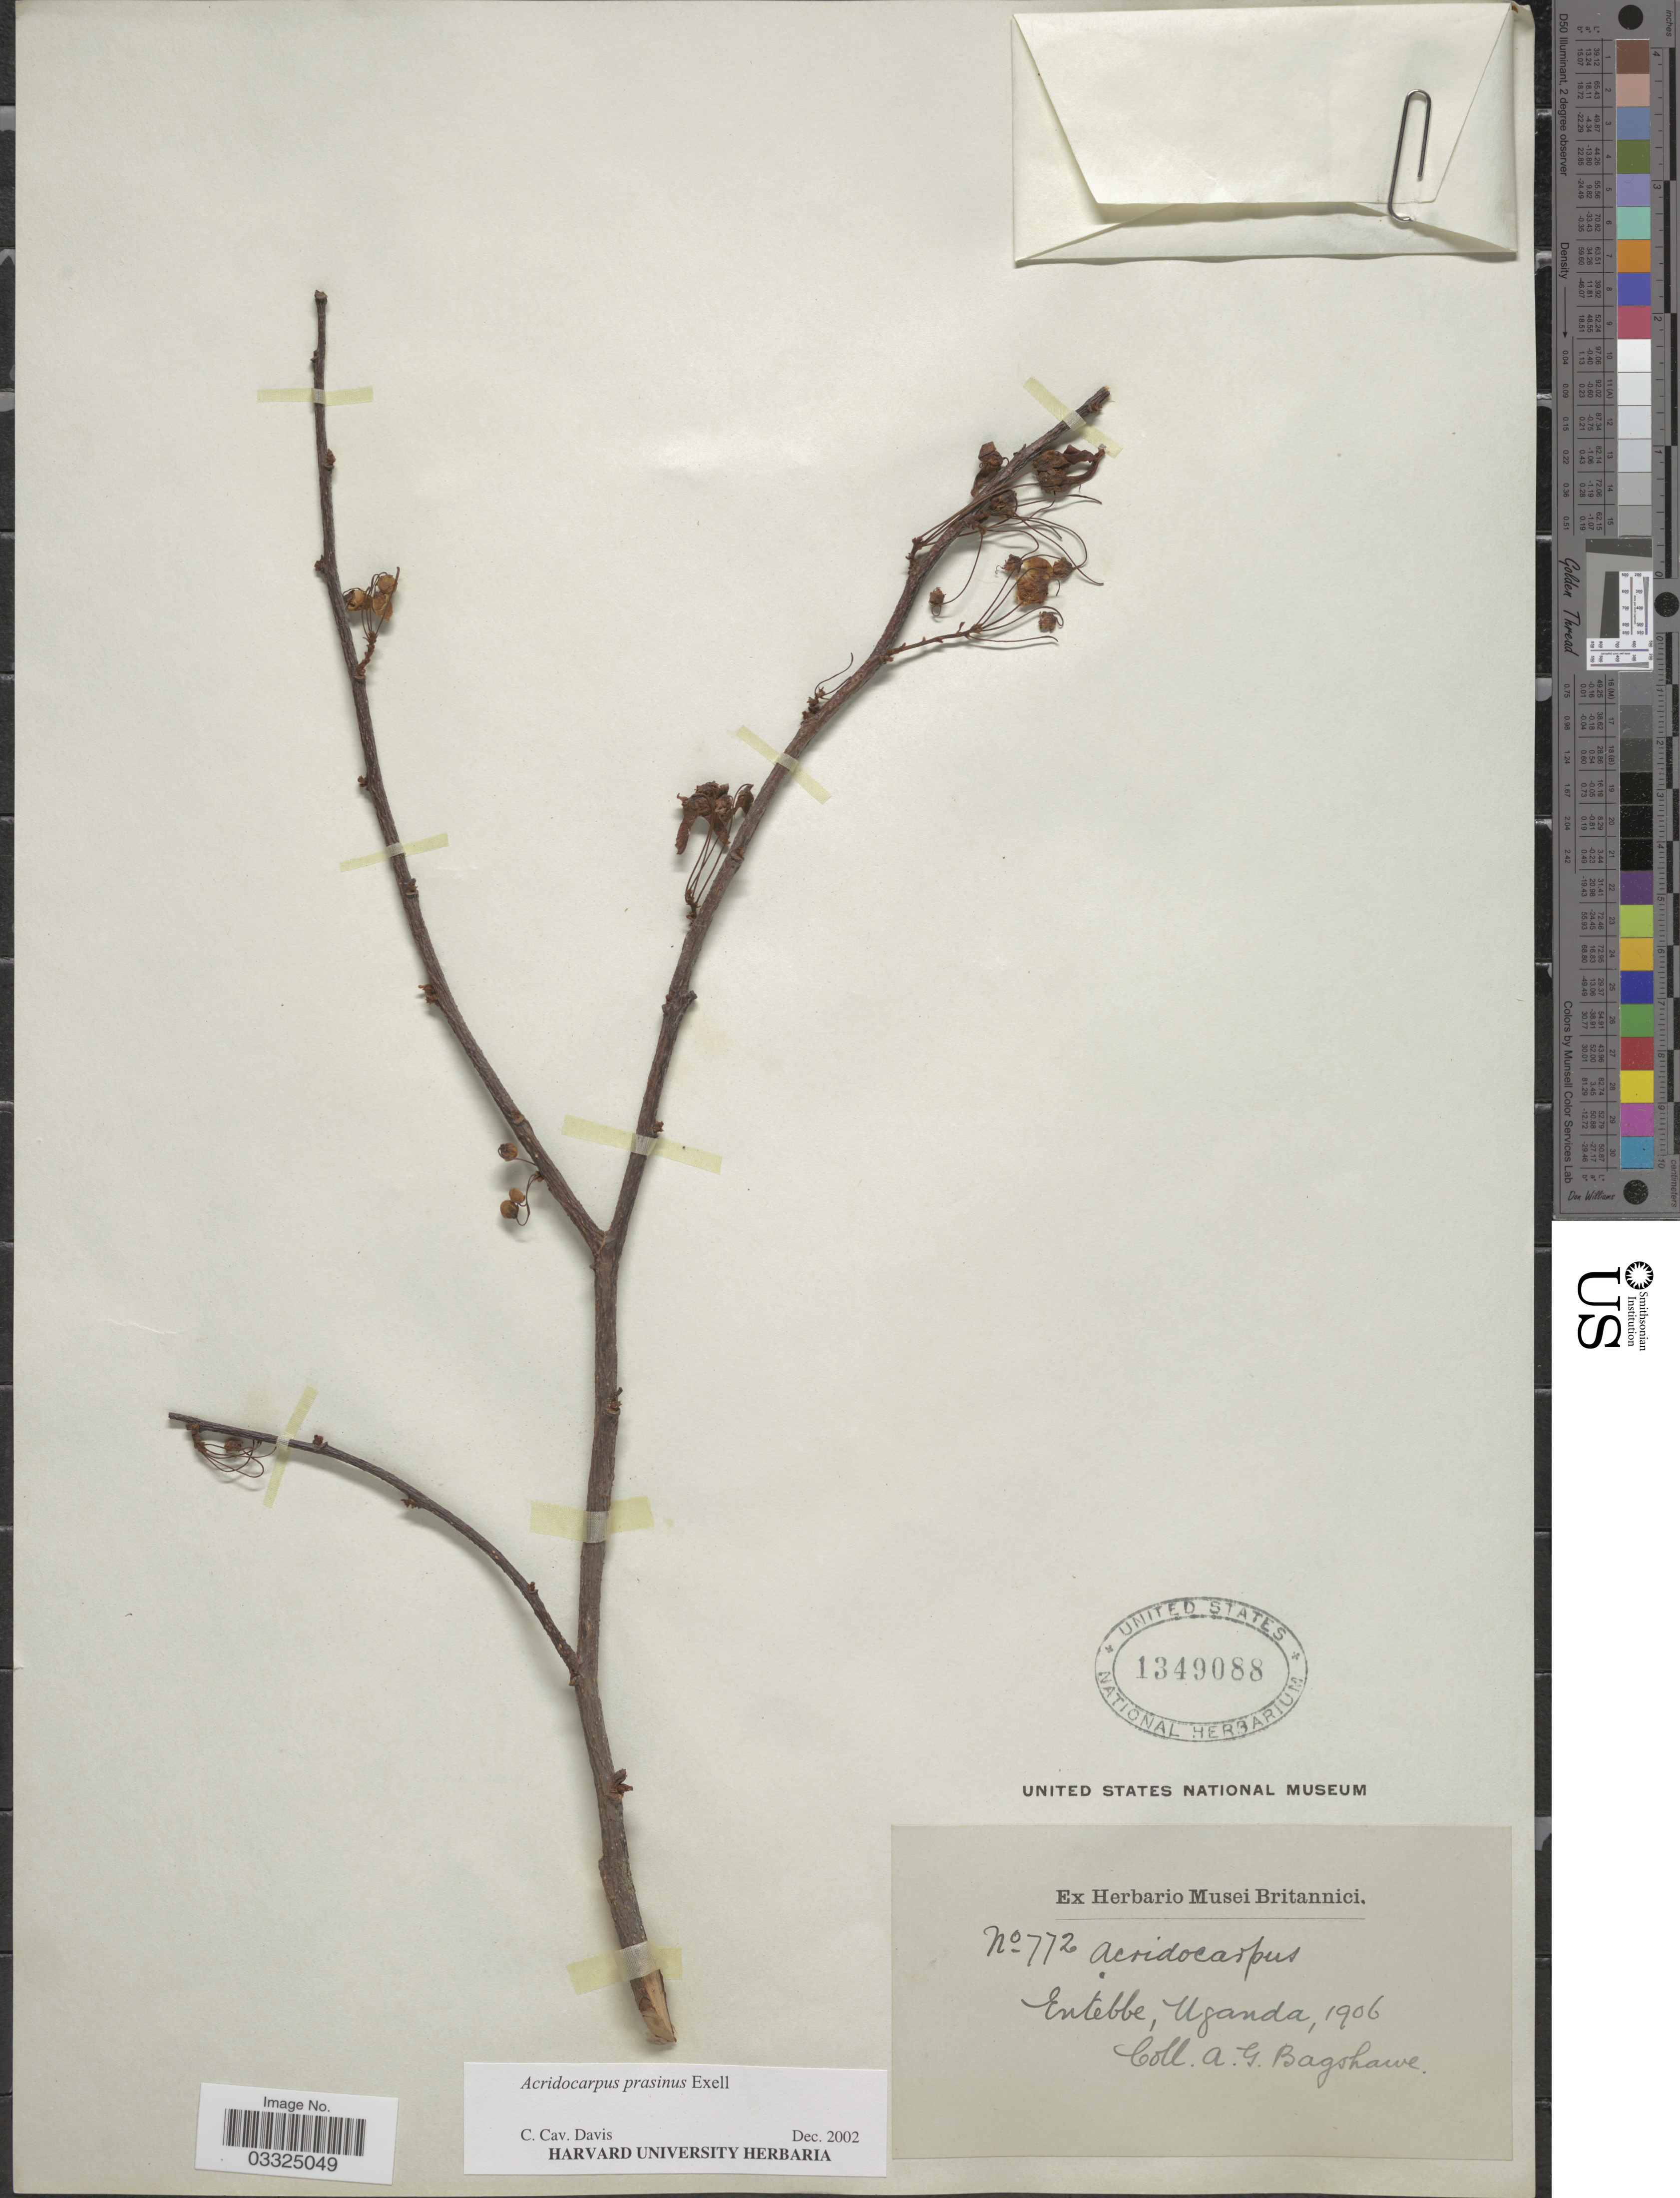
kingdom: Plantae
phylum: Tracheophyta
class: Magnoliopsida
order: Malpighiales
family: Malpighiaceae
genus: Acridocarpus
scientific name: Acridocarpus prasinus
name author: Exell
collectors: A. Bagshawe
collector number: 772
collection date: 1906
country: Uganda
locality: Entebbe.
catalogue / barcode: US 1349088